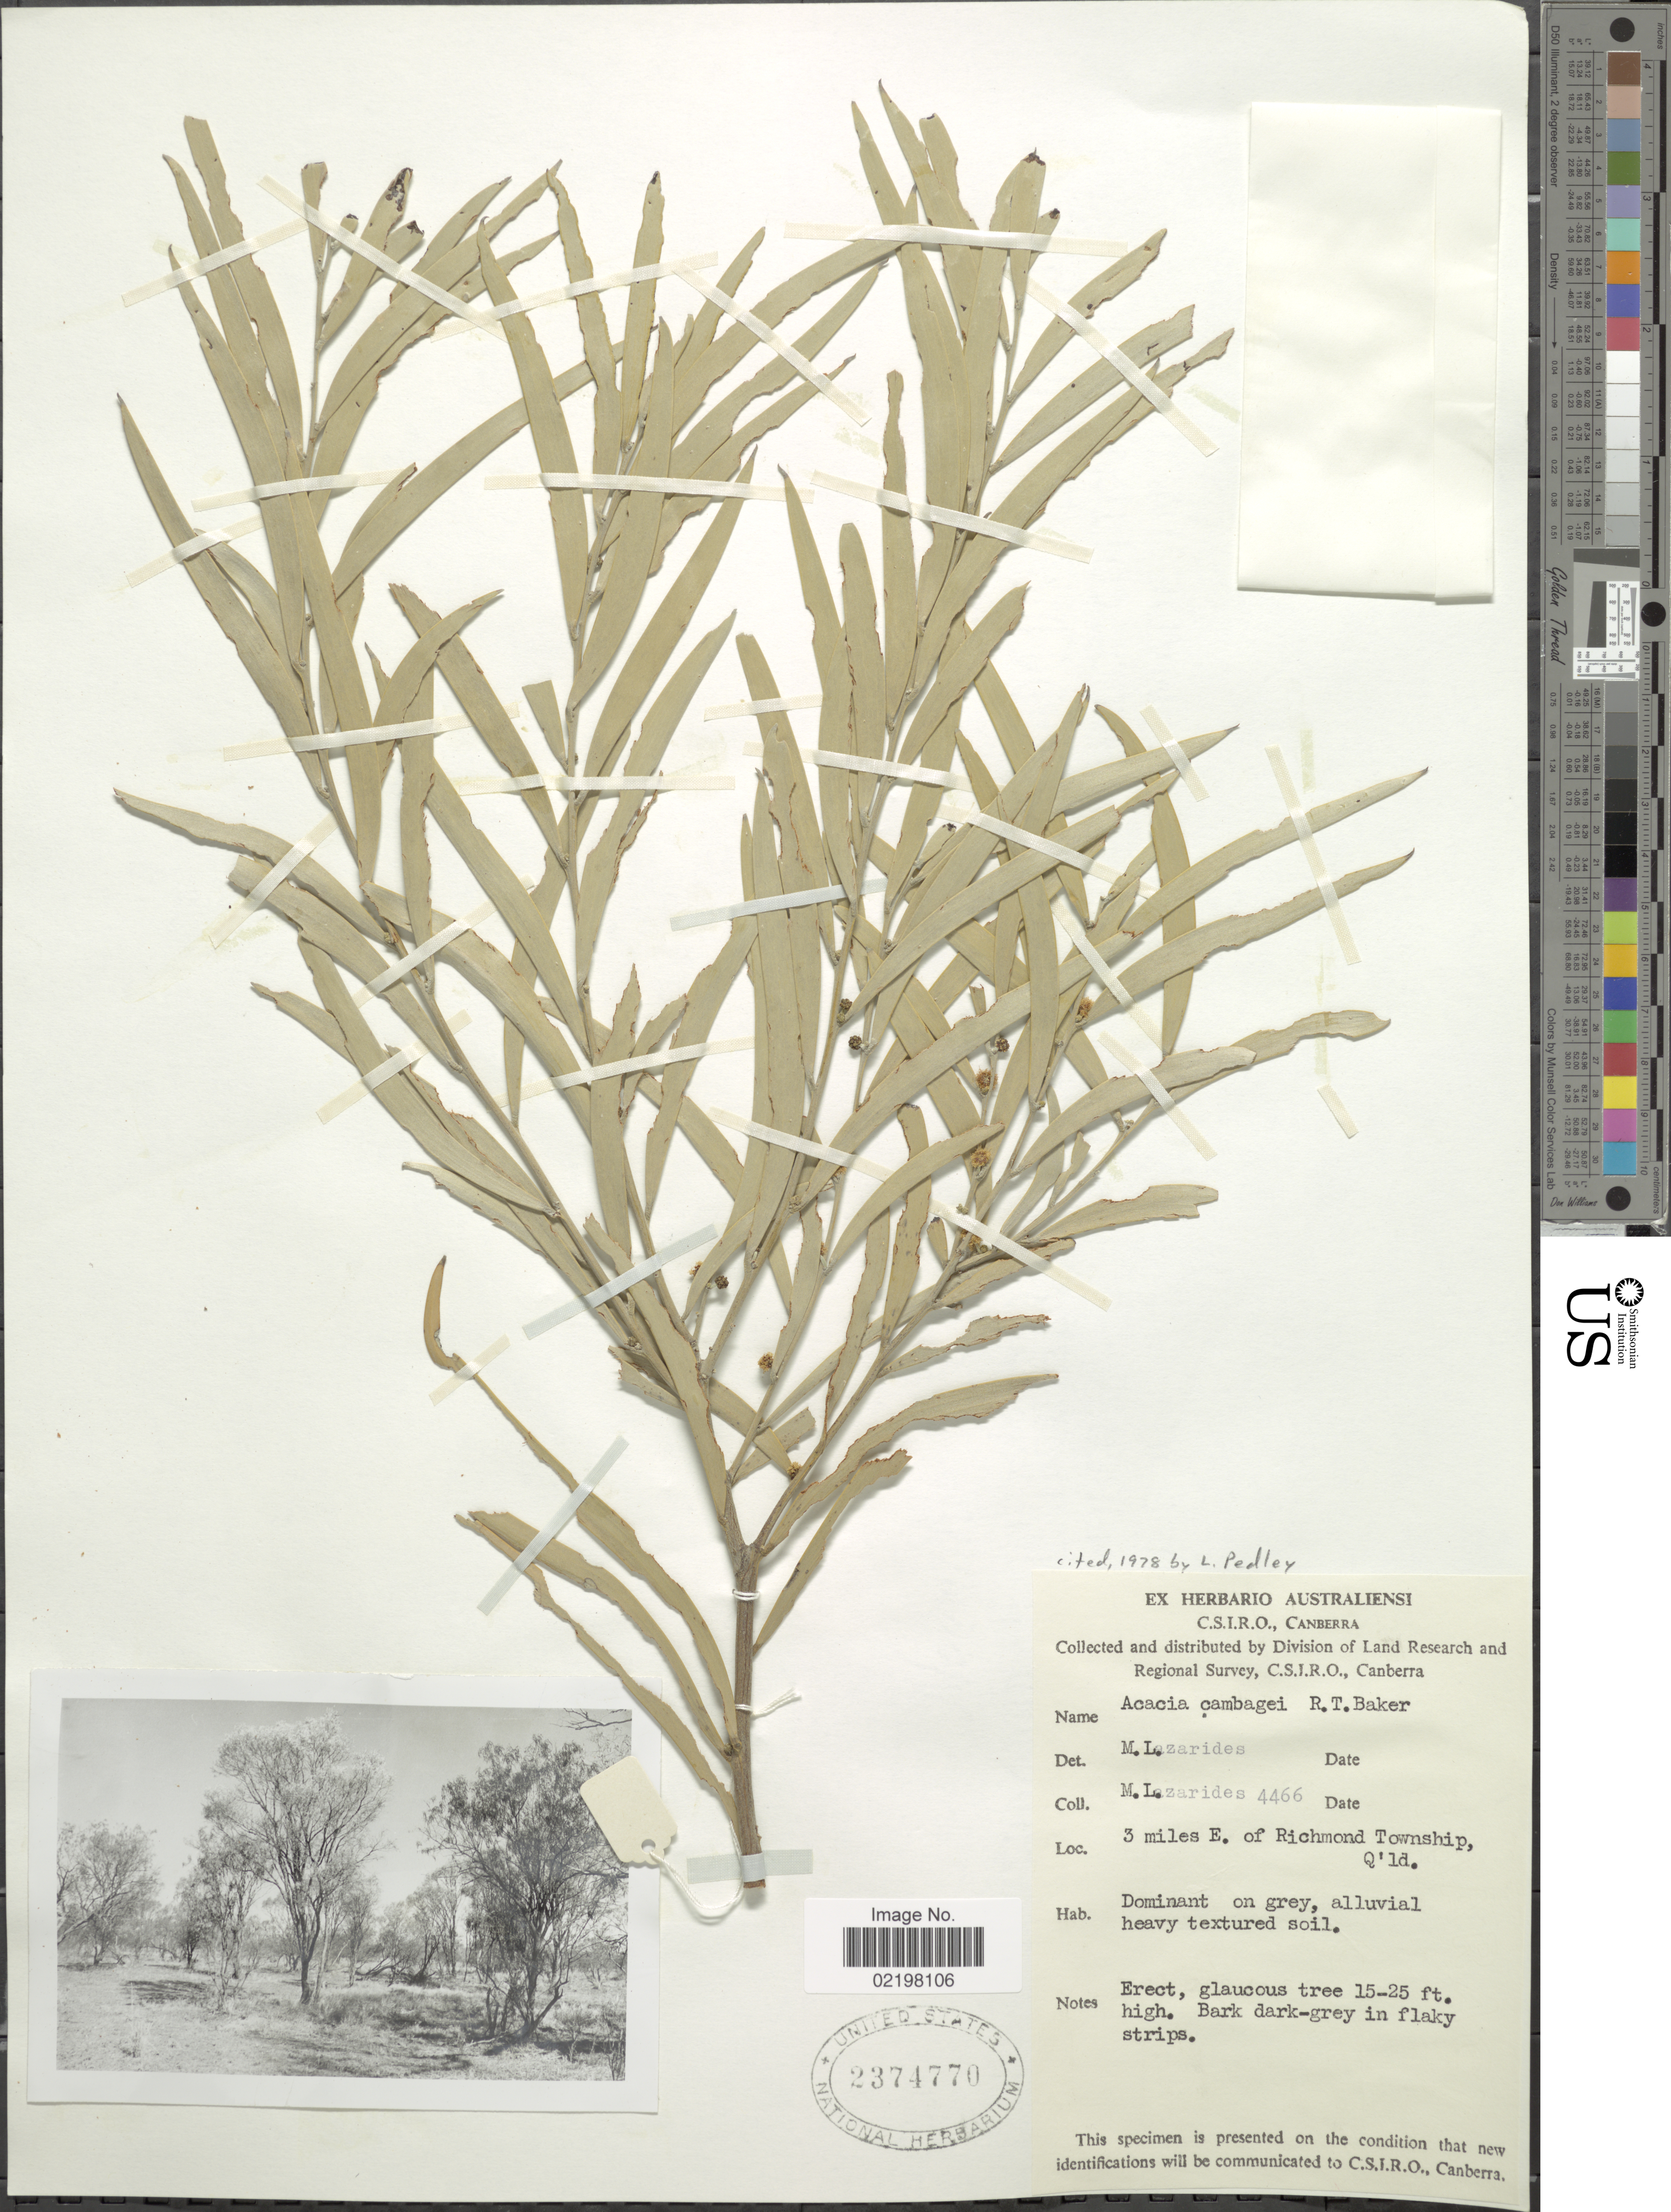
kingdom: Plantae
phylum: Tracheophyta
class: Magnoliopsida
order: Fabales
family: Fabaceae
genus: Acacia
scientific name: Acacia cambagei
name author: R.T. Baker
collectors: M. Lazarides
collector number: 4466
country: Australia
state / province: Queensland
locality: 3 miles E. of Richmond Township, Q' ld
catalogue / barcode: US 2374770